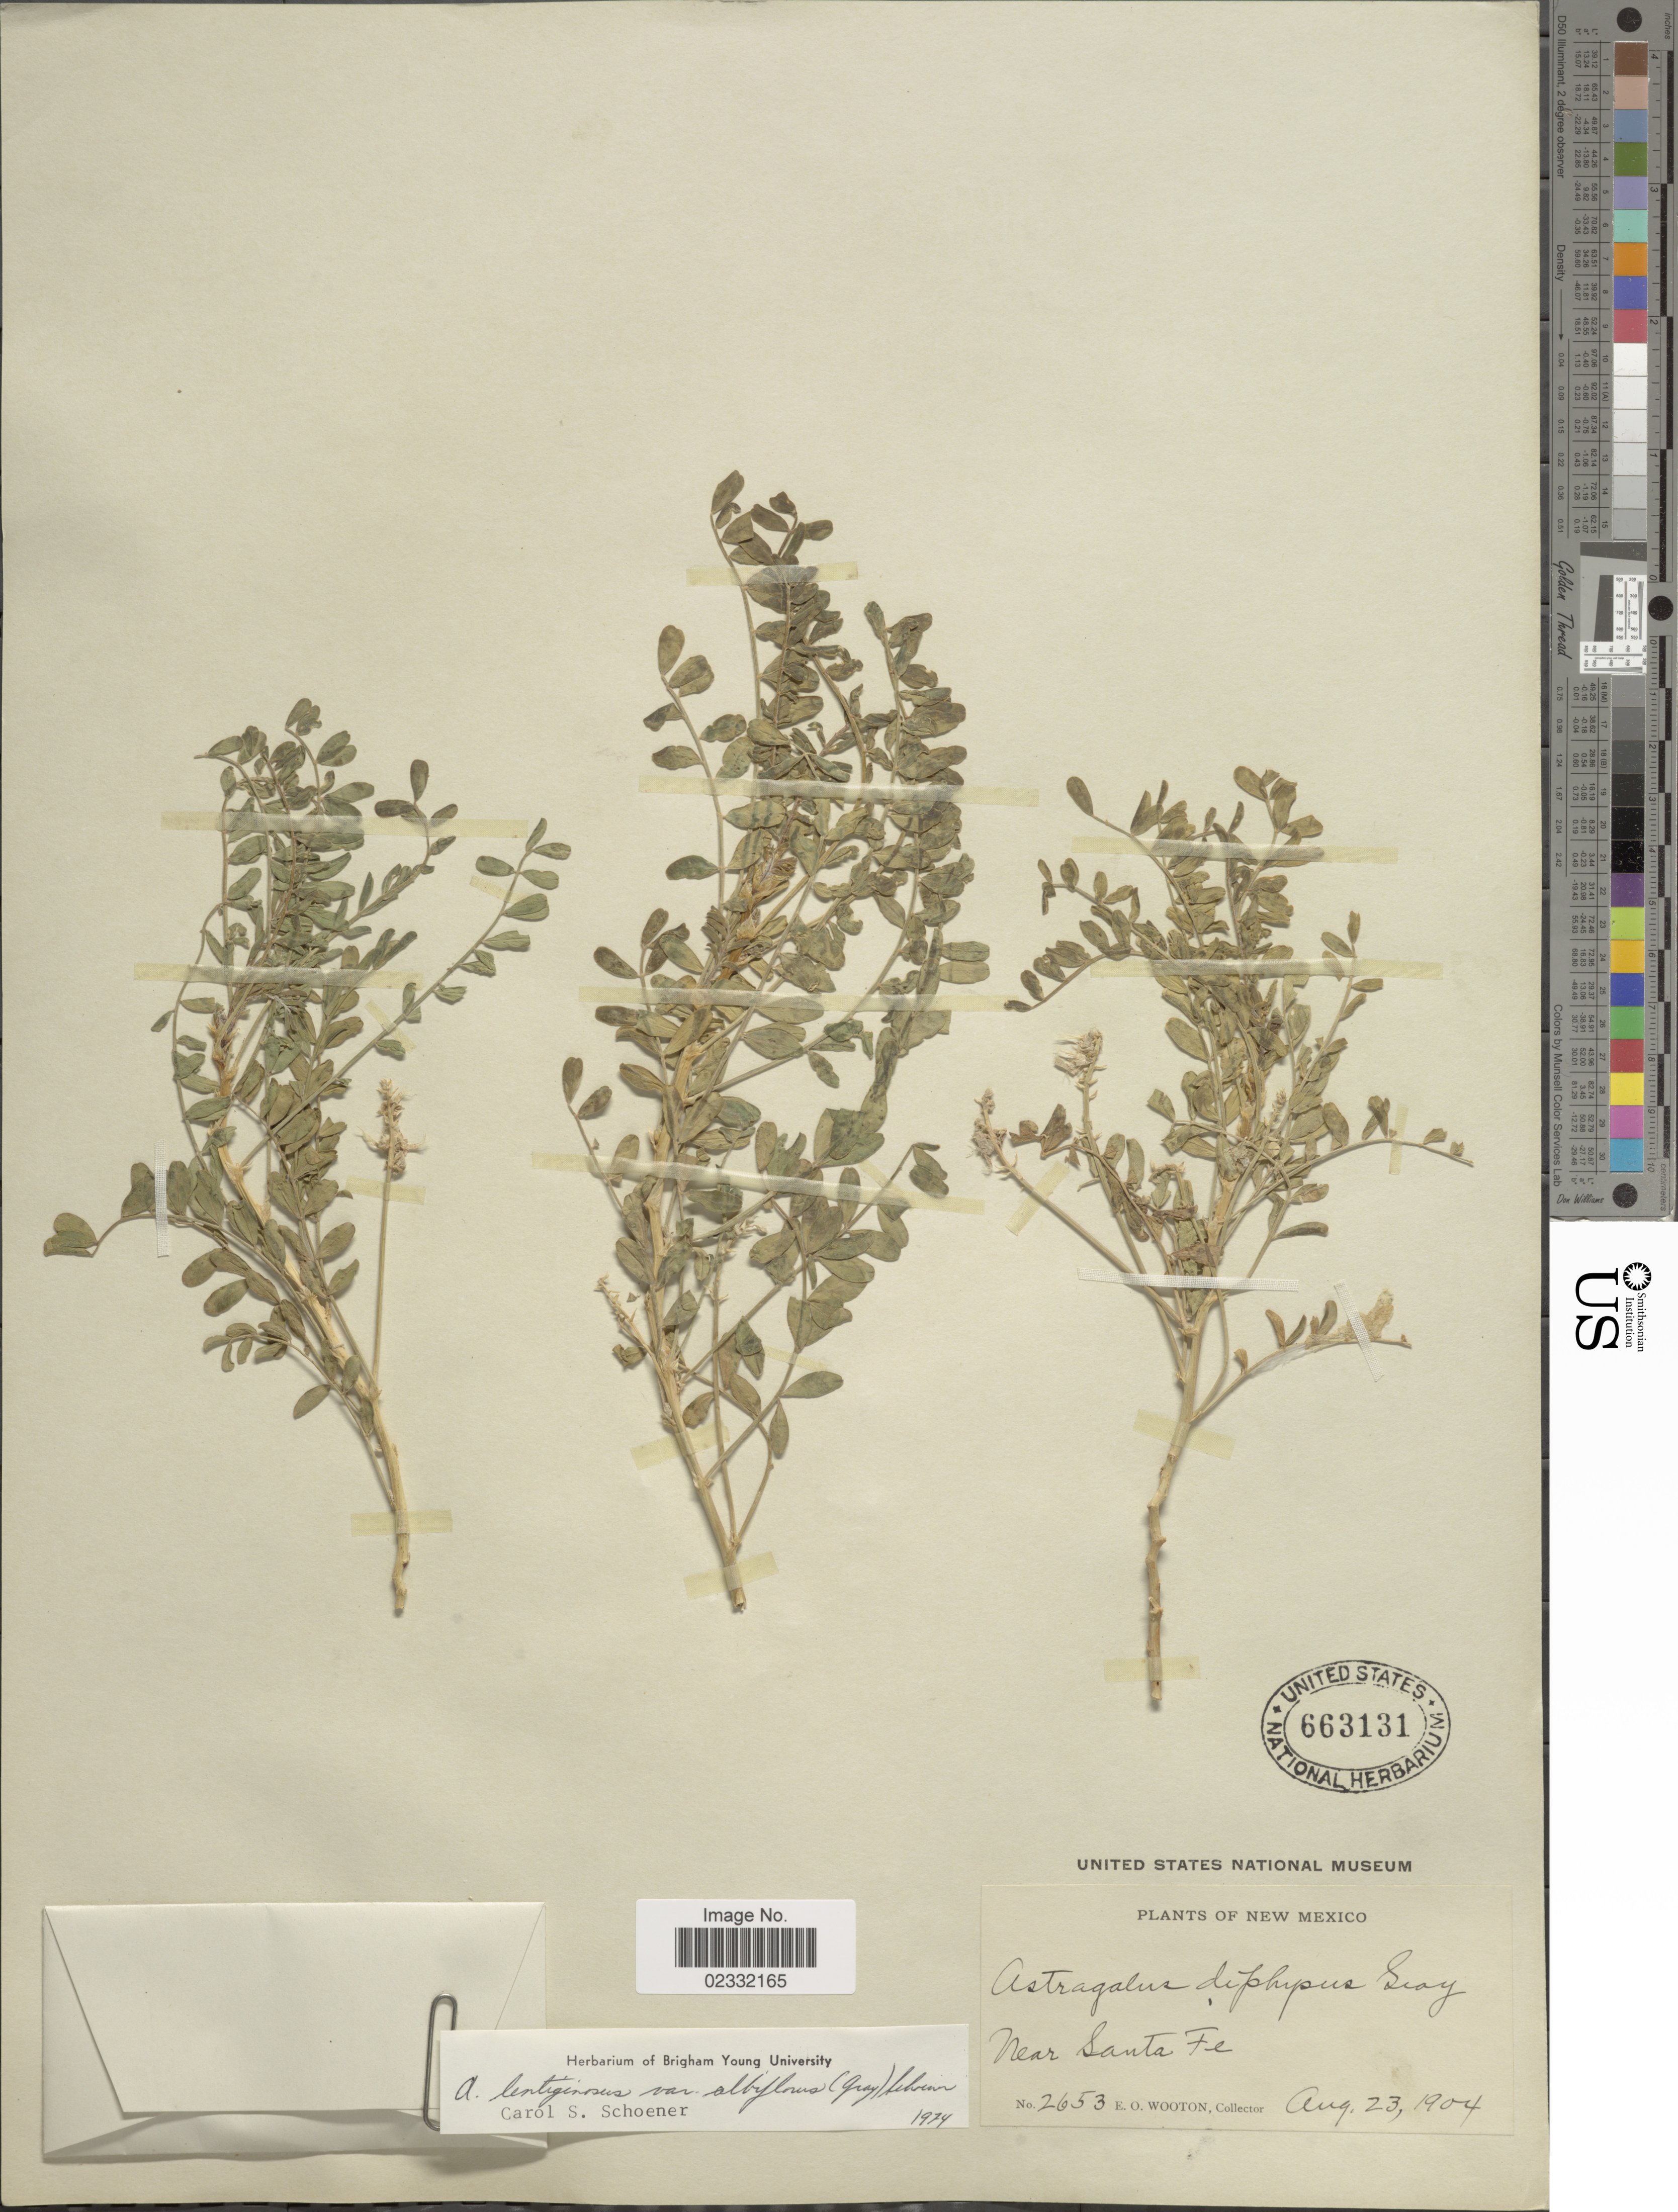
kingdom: Plantae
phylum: Tracheophyta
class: Magnoliopsida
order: Fabales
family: Fabaceae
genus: Astragalus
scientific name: Astragalus lentiginosus var. albiflorus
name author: (A. Gray) Schoener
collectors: E. O. Wooton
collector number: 2653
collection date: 1904-08-23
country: United States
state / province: New Mexico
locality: Near Santa Fe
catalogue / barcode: US 663131